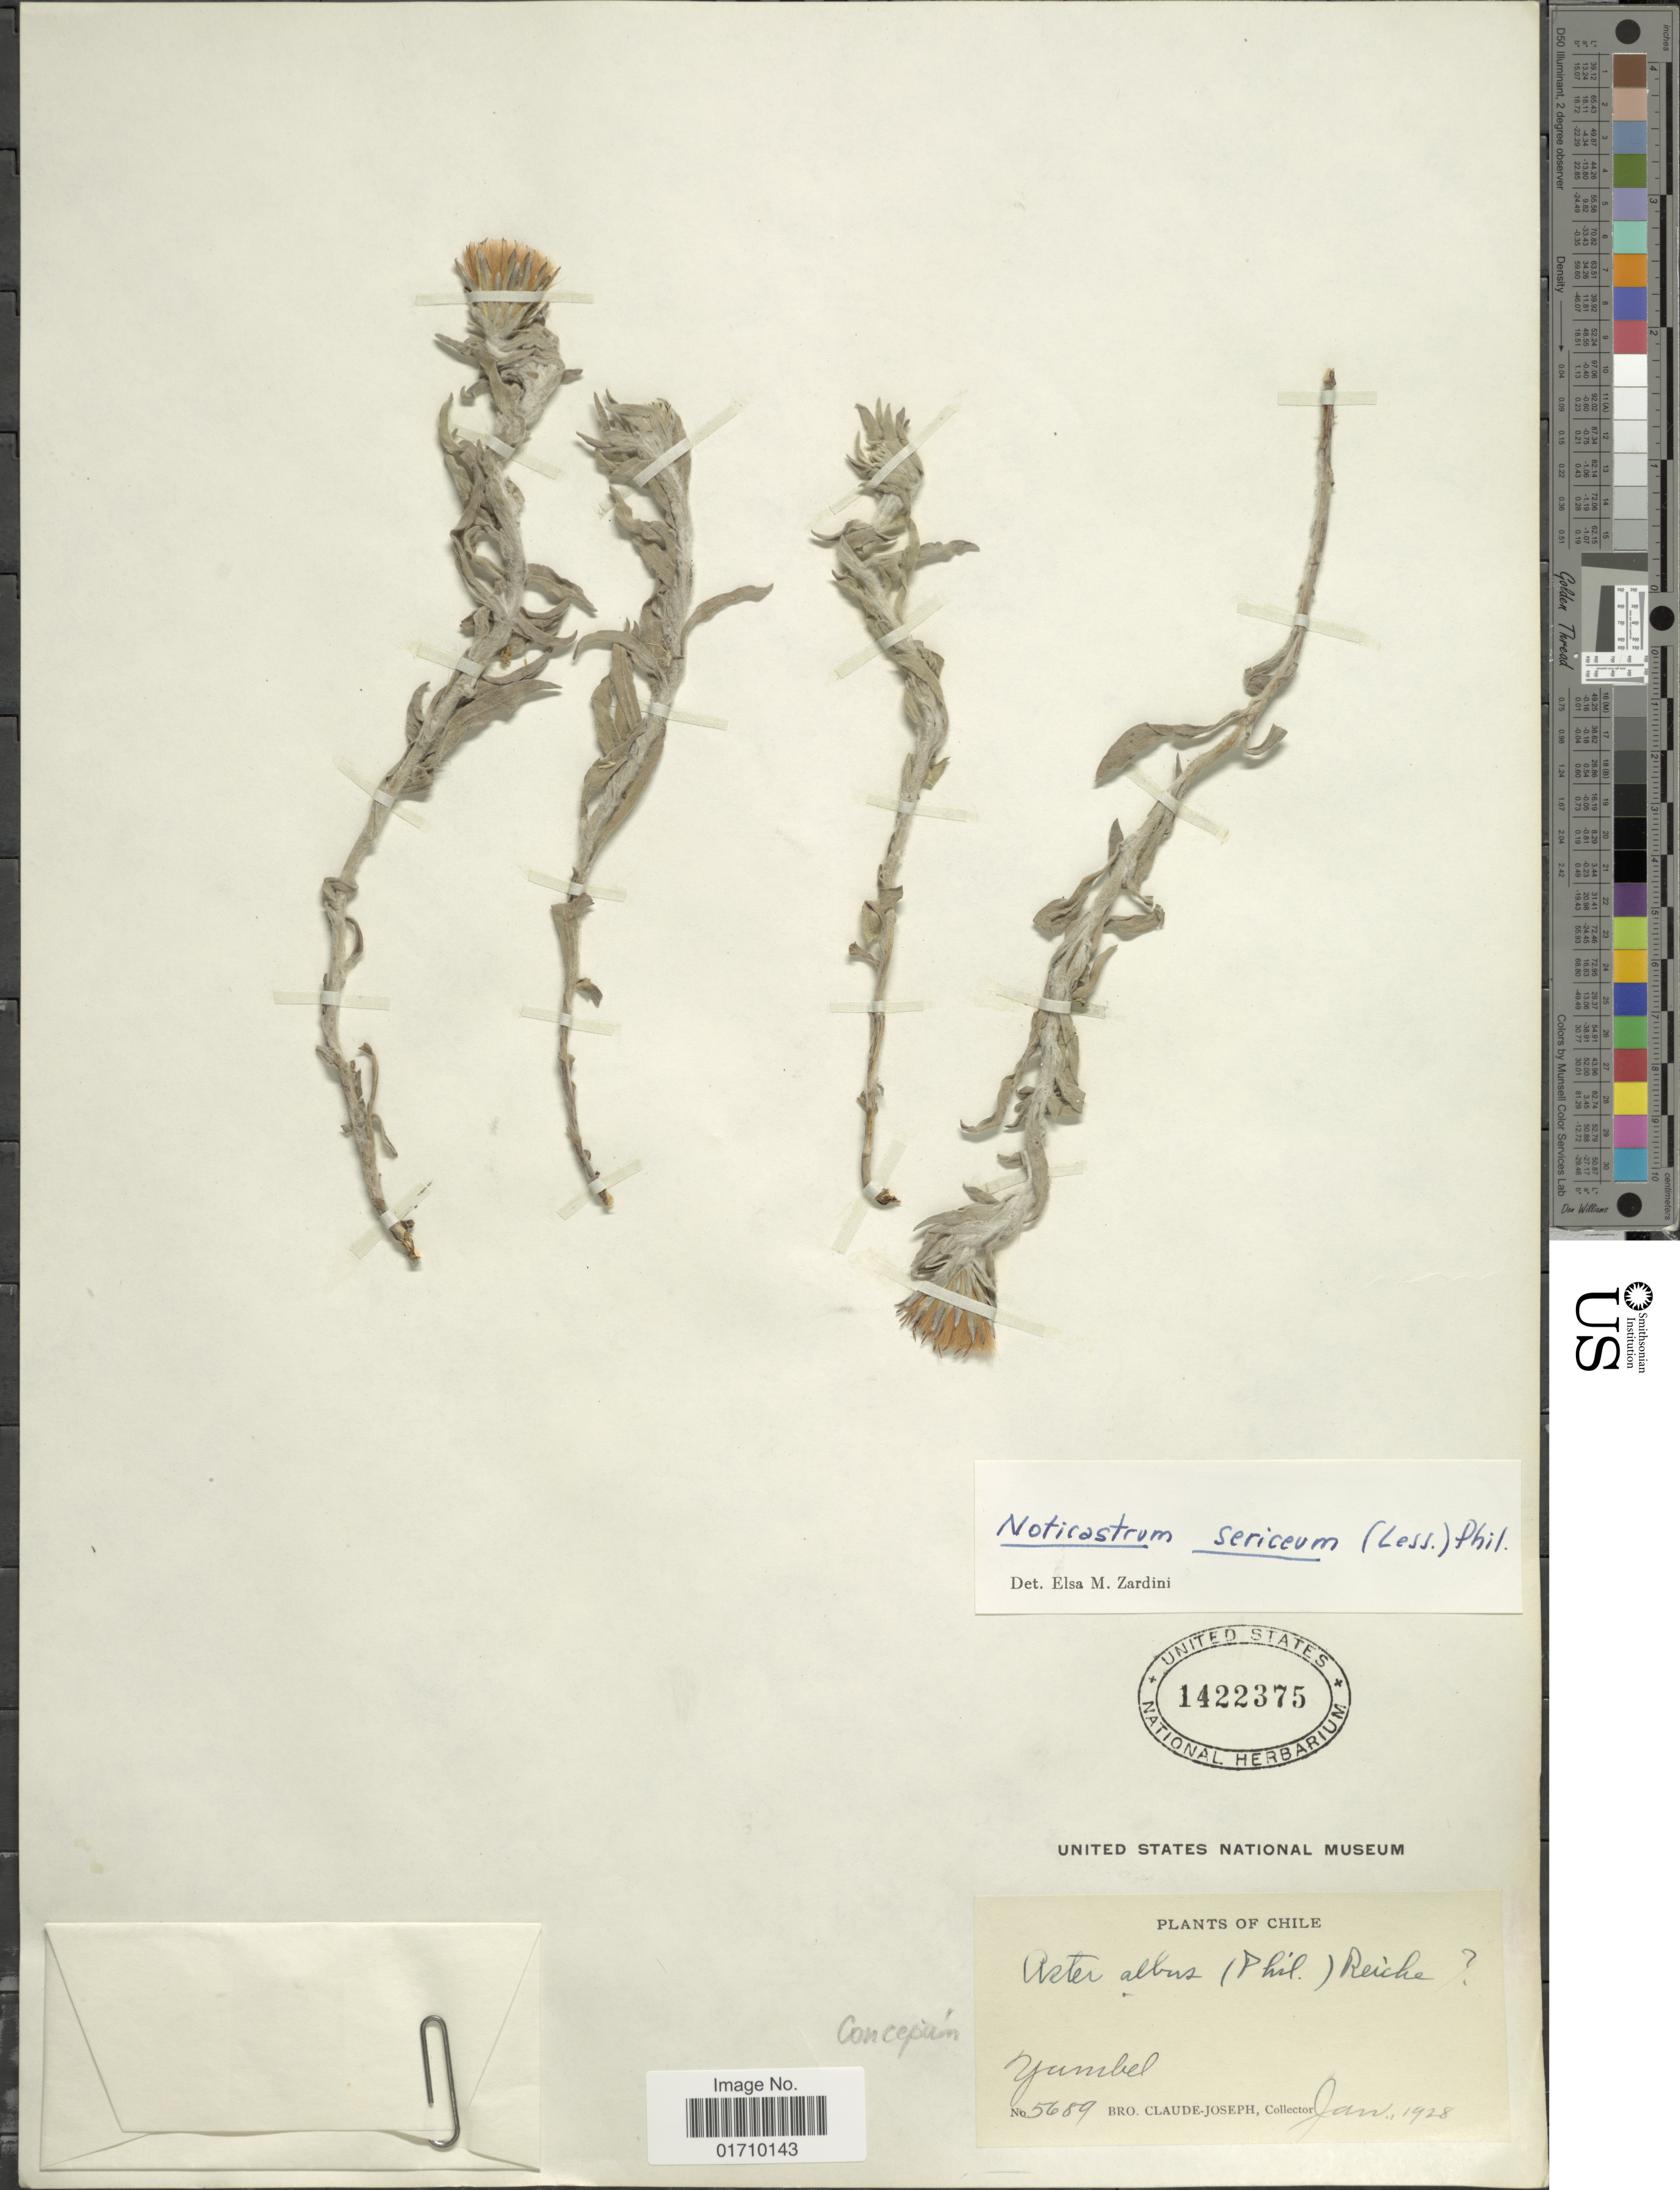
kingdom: Plantae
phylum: Tracheophyta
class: Magnoliopsida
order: Asterales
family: Asteraceae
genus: Noticastrum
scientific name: Noticastrum sericeum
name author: (Less.) Less. ex Phil.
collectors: Bro. Claude-Joseph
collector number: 5689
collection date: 1928-01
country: Chile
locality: Yumbel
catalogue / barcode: US 1422375